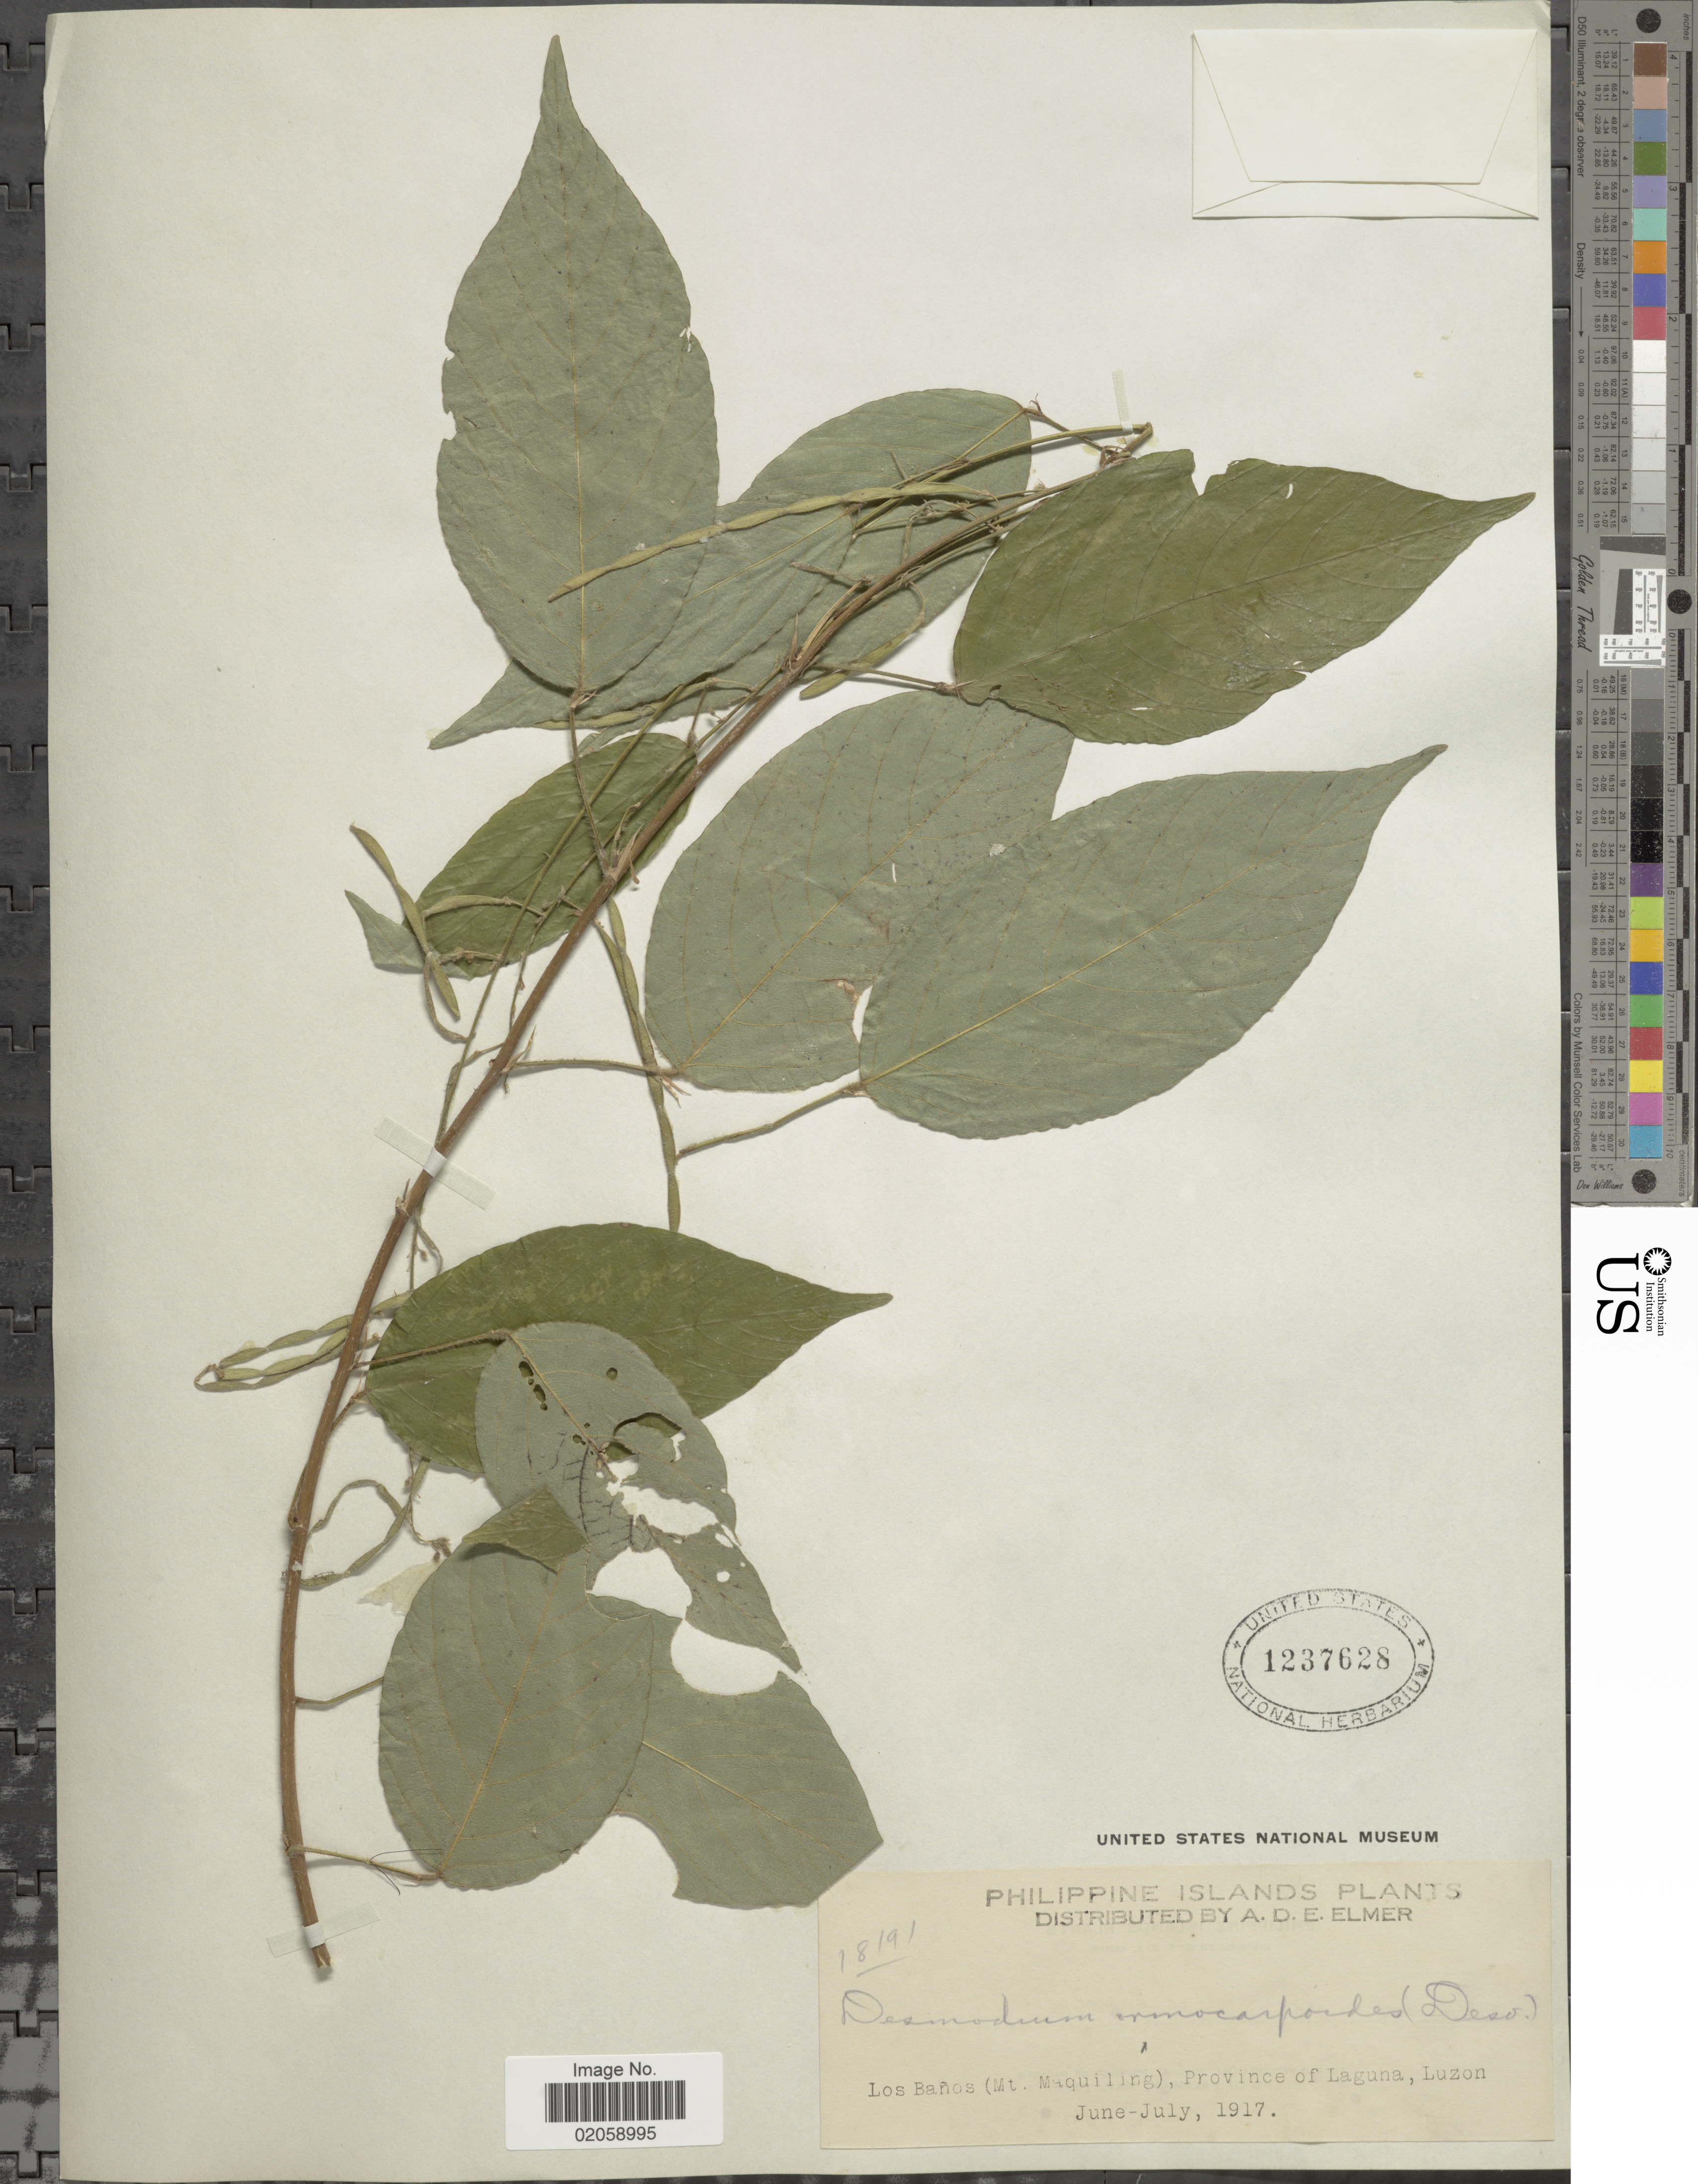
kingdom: Plantae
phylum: Tracheophyta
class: Magnoliopsida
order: Fabales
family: Fabaceae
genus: Hanslia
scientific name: Hanslia ormocarpoides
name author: (DC.) H. Ohashi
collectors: A. D. E. Elmer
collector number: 18191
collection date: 1917-06/1917-07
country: Philippines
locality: Philippine Islands. Los Baños (Mt. Maquiling), Province of Laguna, Luzon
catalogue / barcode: US 1237628